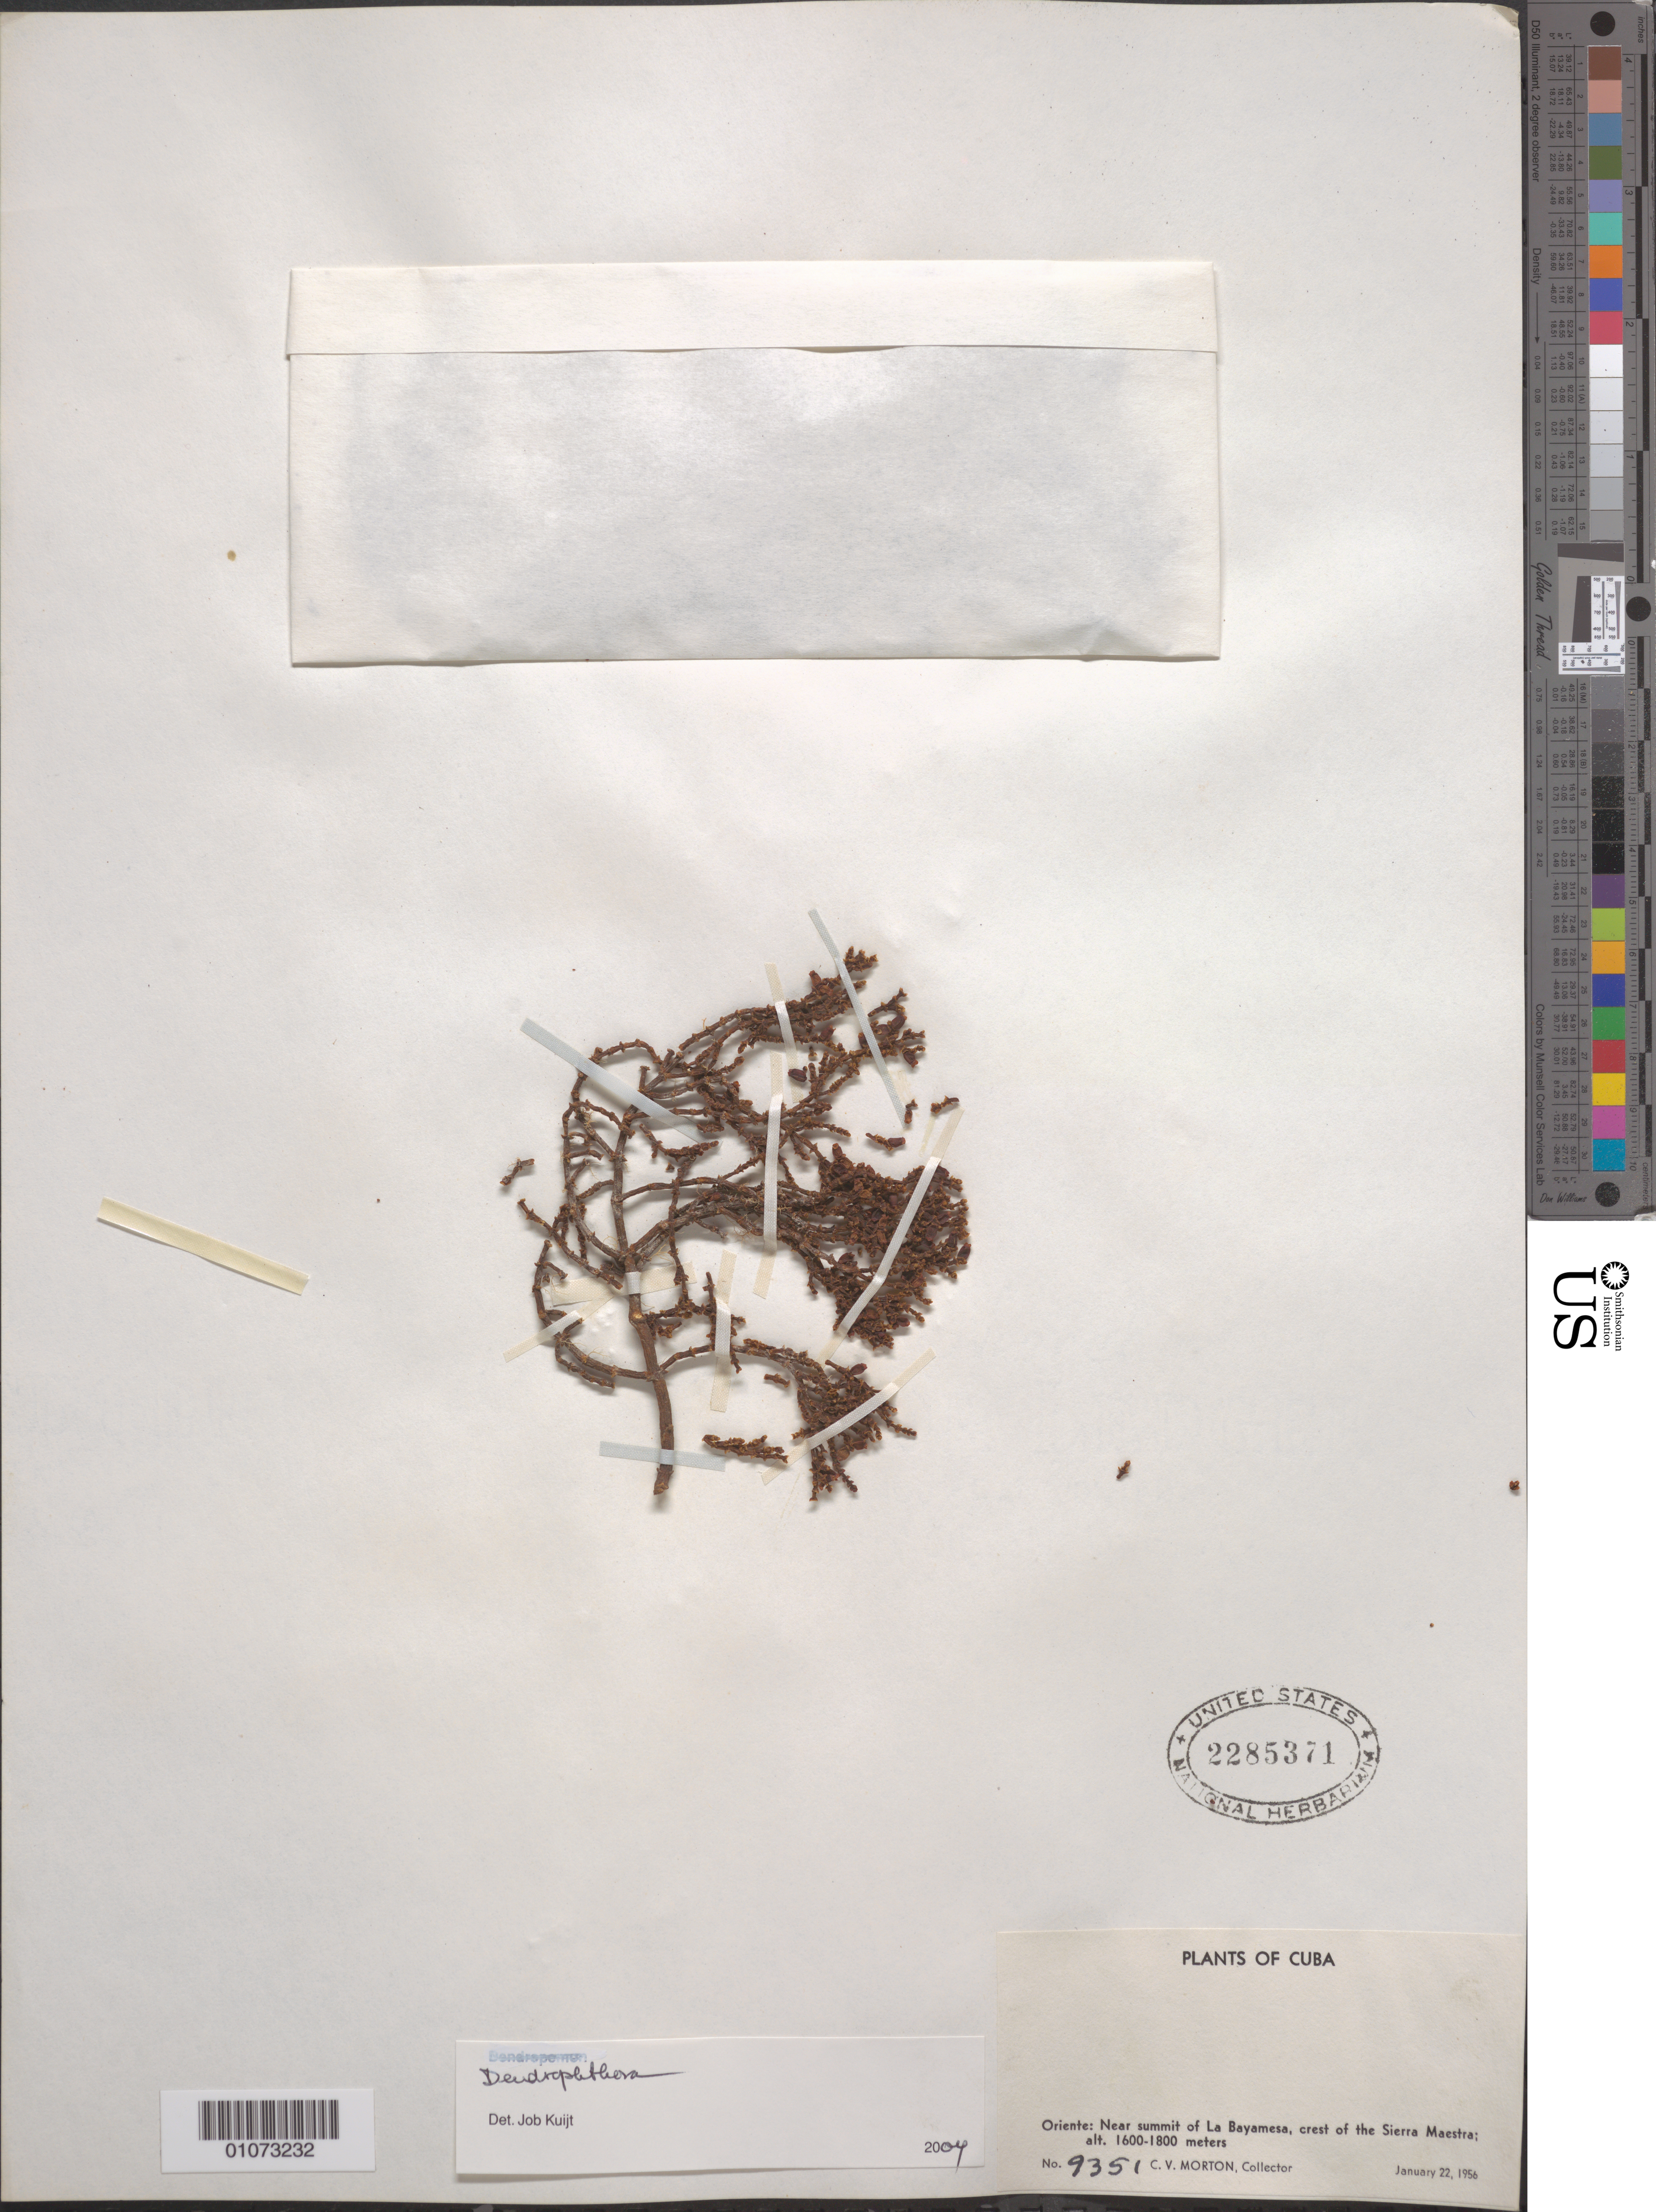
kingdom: Plantae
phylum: Tracheophyta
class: Magnoliopsida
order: Santalales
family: Viscaceae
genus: Dendrophthora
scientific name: Dendrophthora sp.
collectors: C. V. Morton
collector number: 9351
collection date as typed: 22 Jan 1956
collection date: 1956-01-22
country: Cuba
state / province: Oriente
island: Cuba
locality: Crest of the Sierra Maestra, near summit of La Bayamesa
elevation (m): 1600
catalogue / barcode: US 2285371